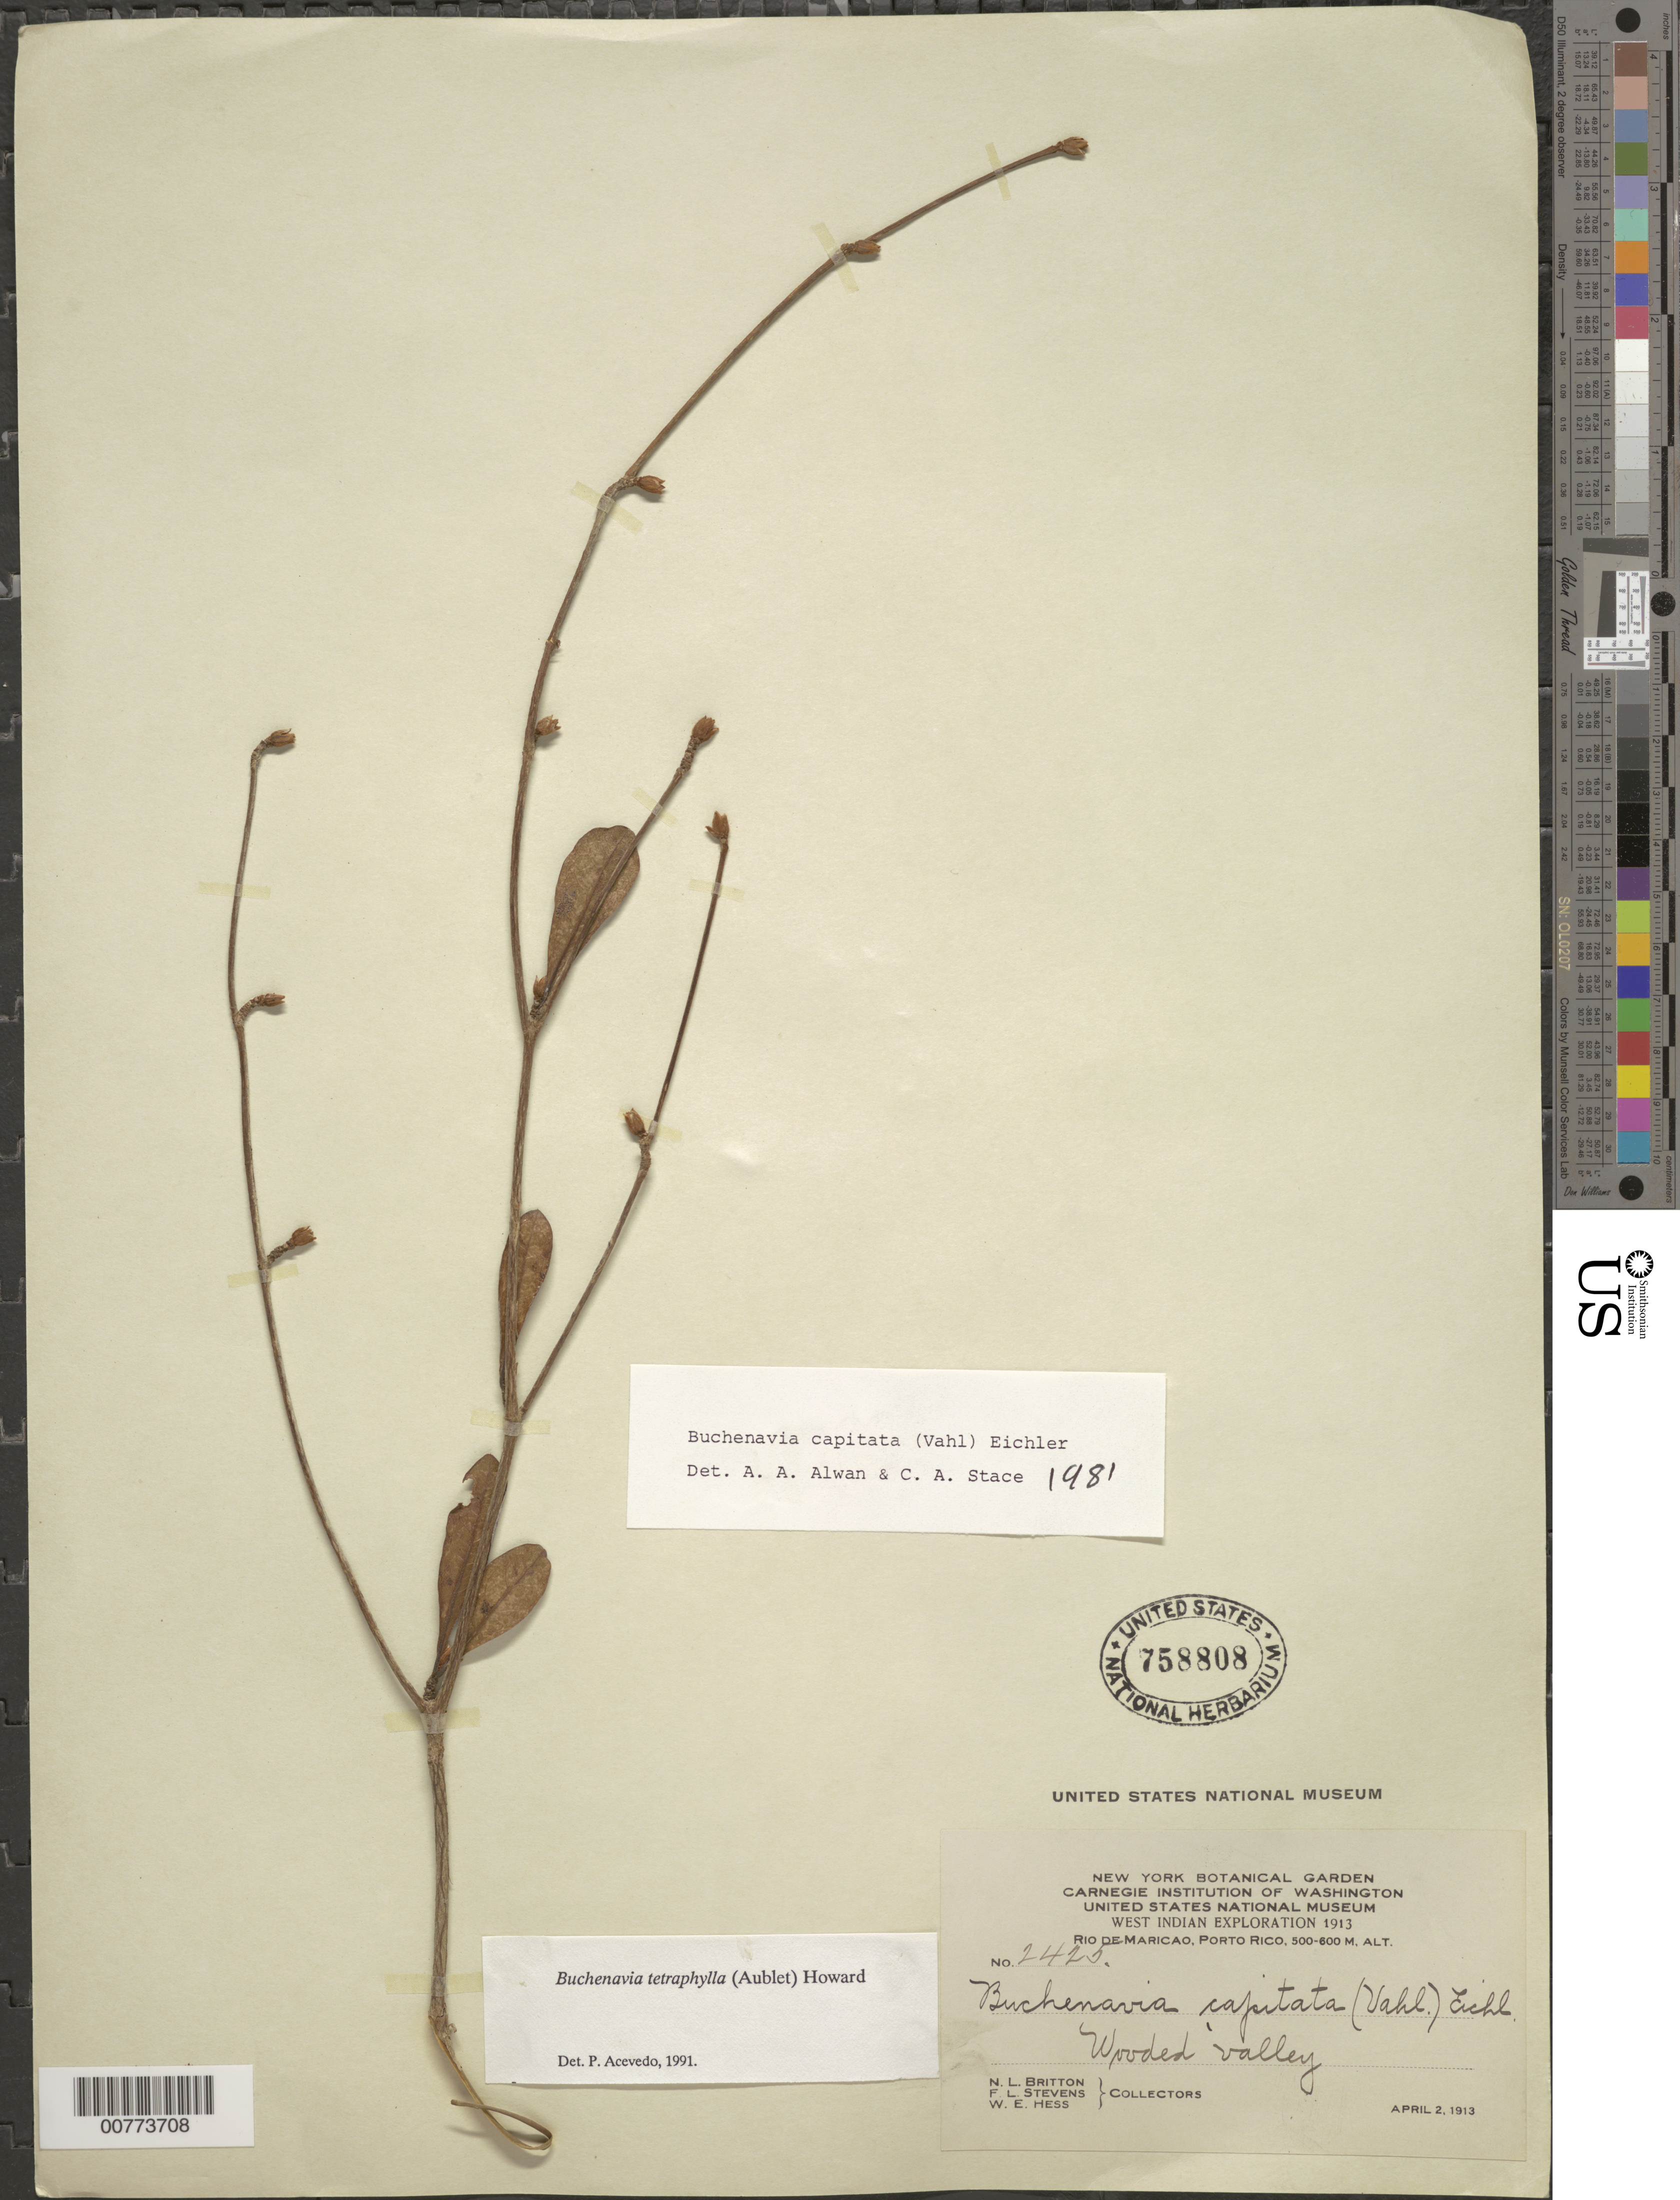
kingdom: Plantae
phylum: Tracheophyta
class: Magnoliopsida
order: Myrtales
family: Combretaceae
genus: Terminalia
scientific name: Terminalia tetraphylla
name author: (Aubl.) Gere & Boatwr.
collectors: N. Britton, F. L. Stevens & W. Hess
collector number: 2425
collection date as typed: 02 Apr 1913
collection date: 1913-04-02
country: Puerto Rico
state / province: Maricao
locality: Rio Maricao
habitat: Wooded valley.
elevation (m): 500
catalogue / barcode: US 758808